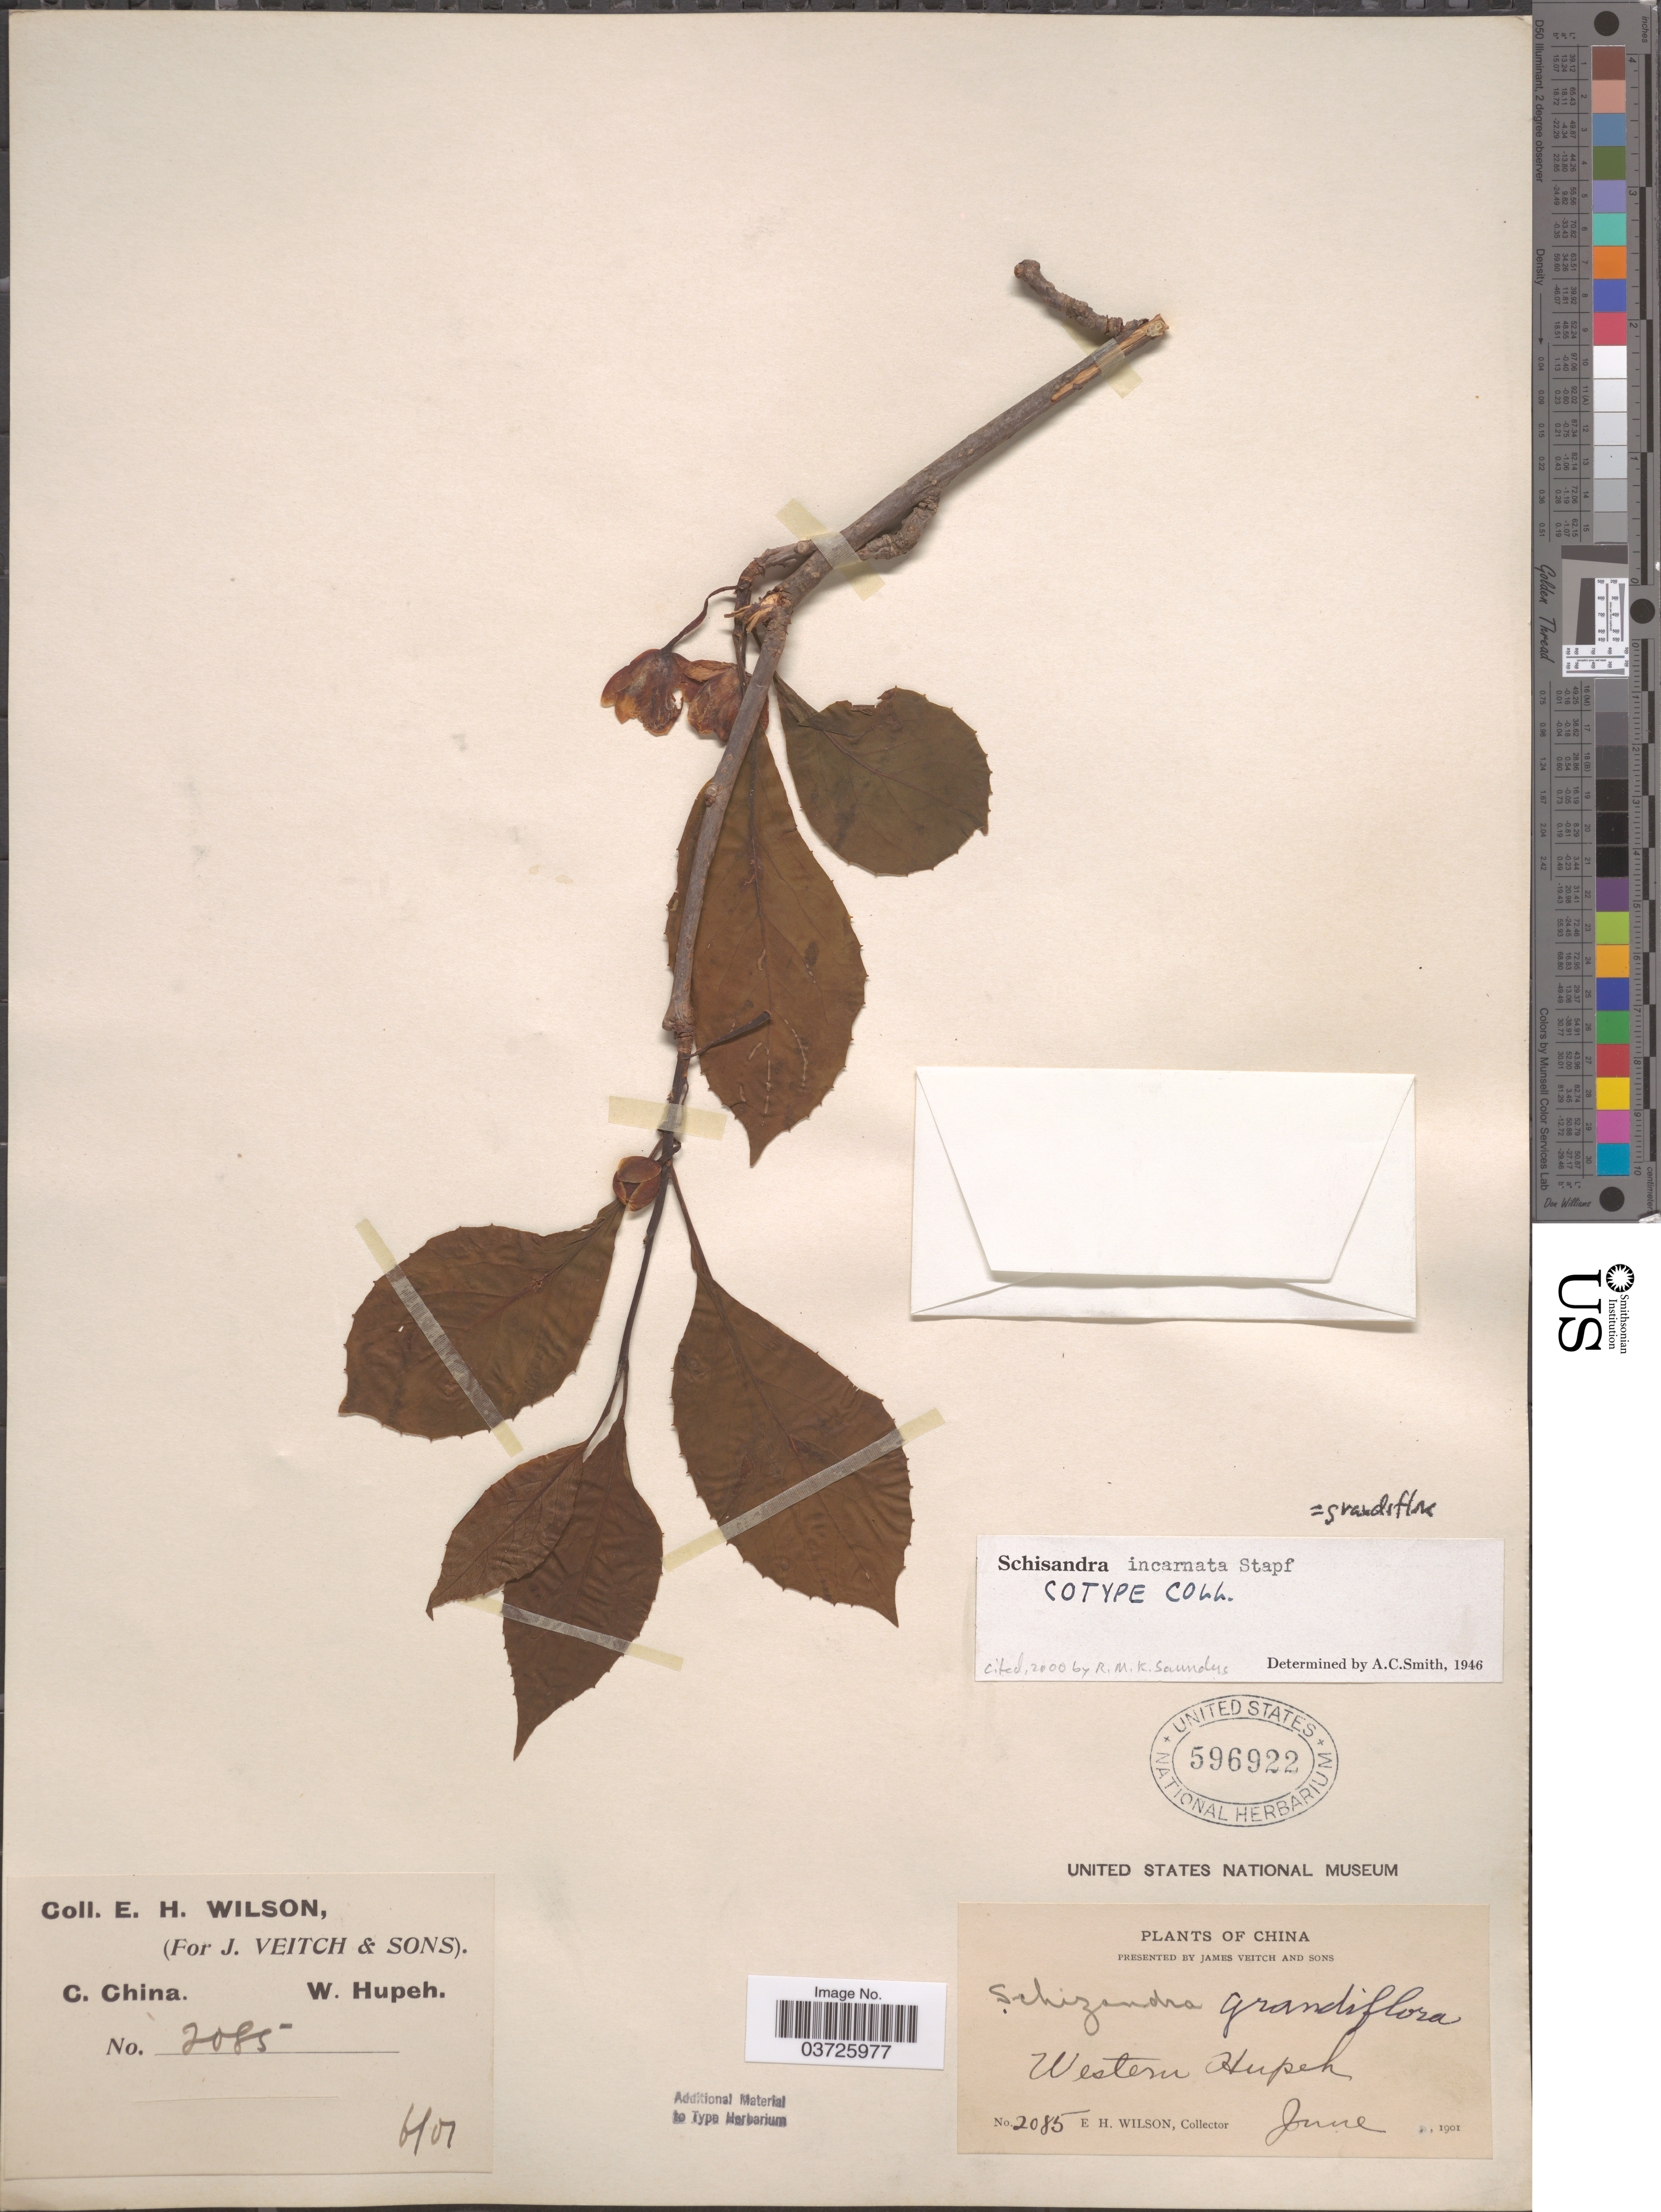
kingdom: Plantae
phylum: Tracheophyta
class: Magnoliopsida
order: Austrobaileyales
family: Schisandraceae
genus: Schisandra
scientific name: Schisandra grandiflora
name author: (Wall.) Hook. f. & Thoms.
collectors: E. Wilson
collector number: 2085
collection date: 1901-06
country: China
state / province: Hubei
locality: Western Hupeh. C. China.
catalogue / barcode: US 596922